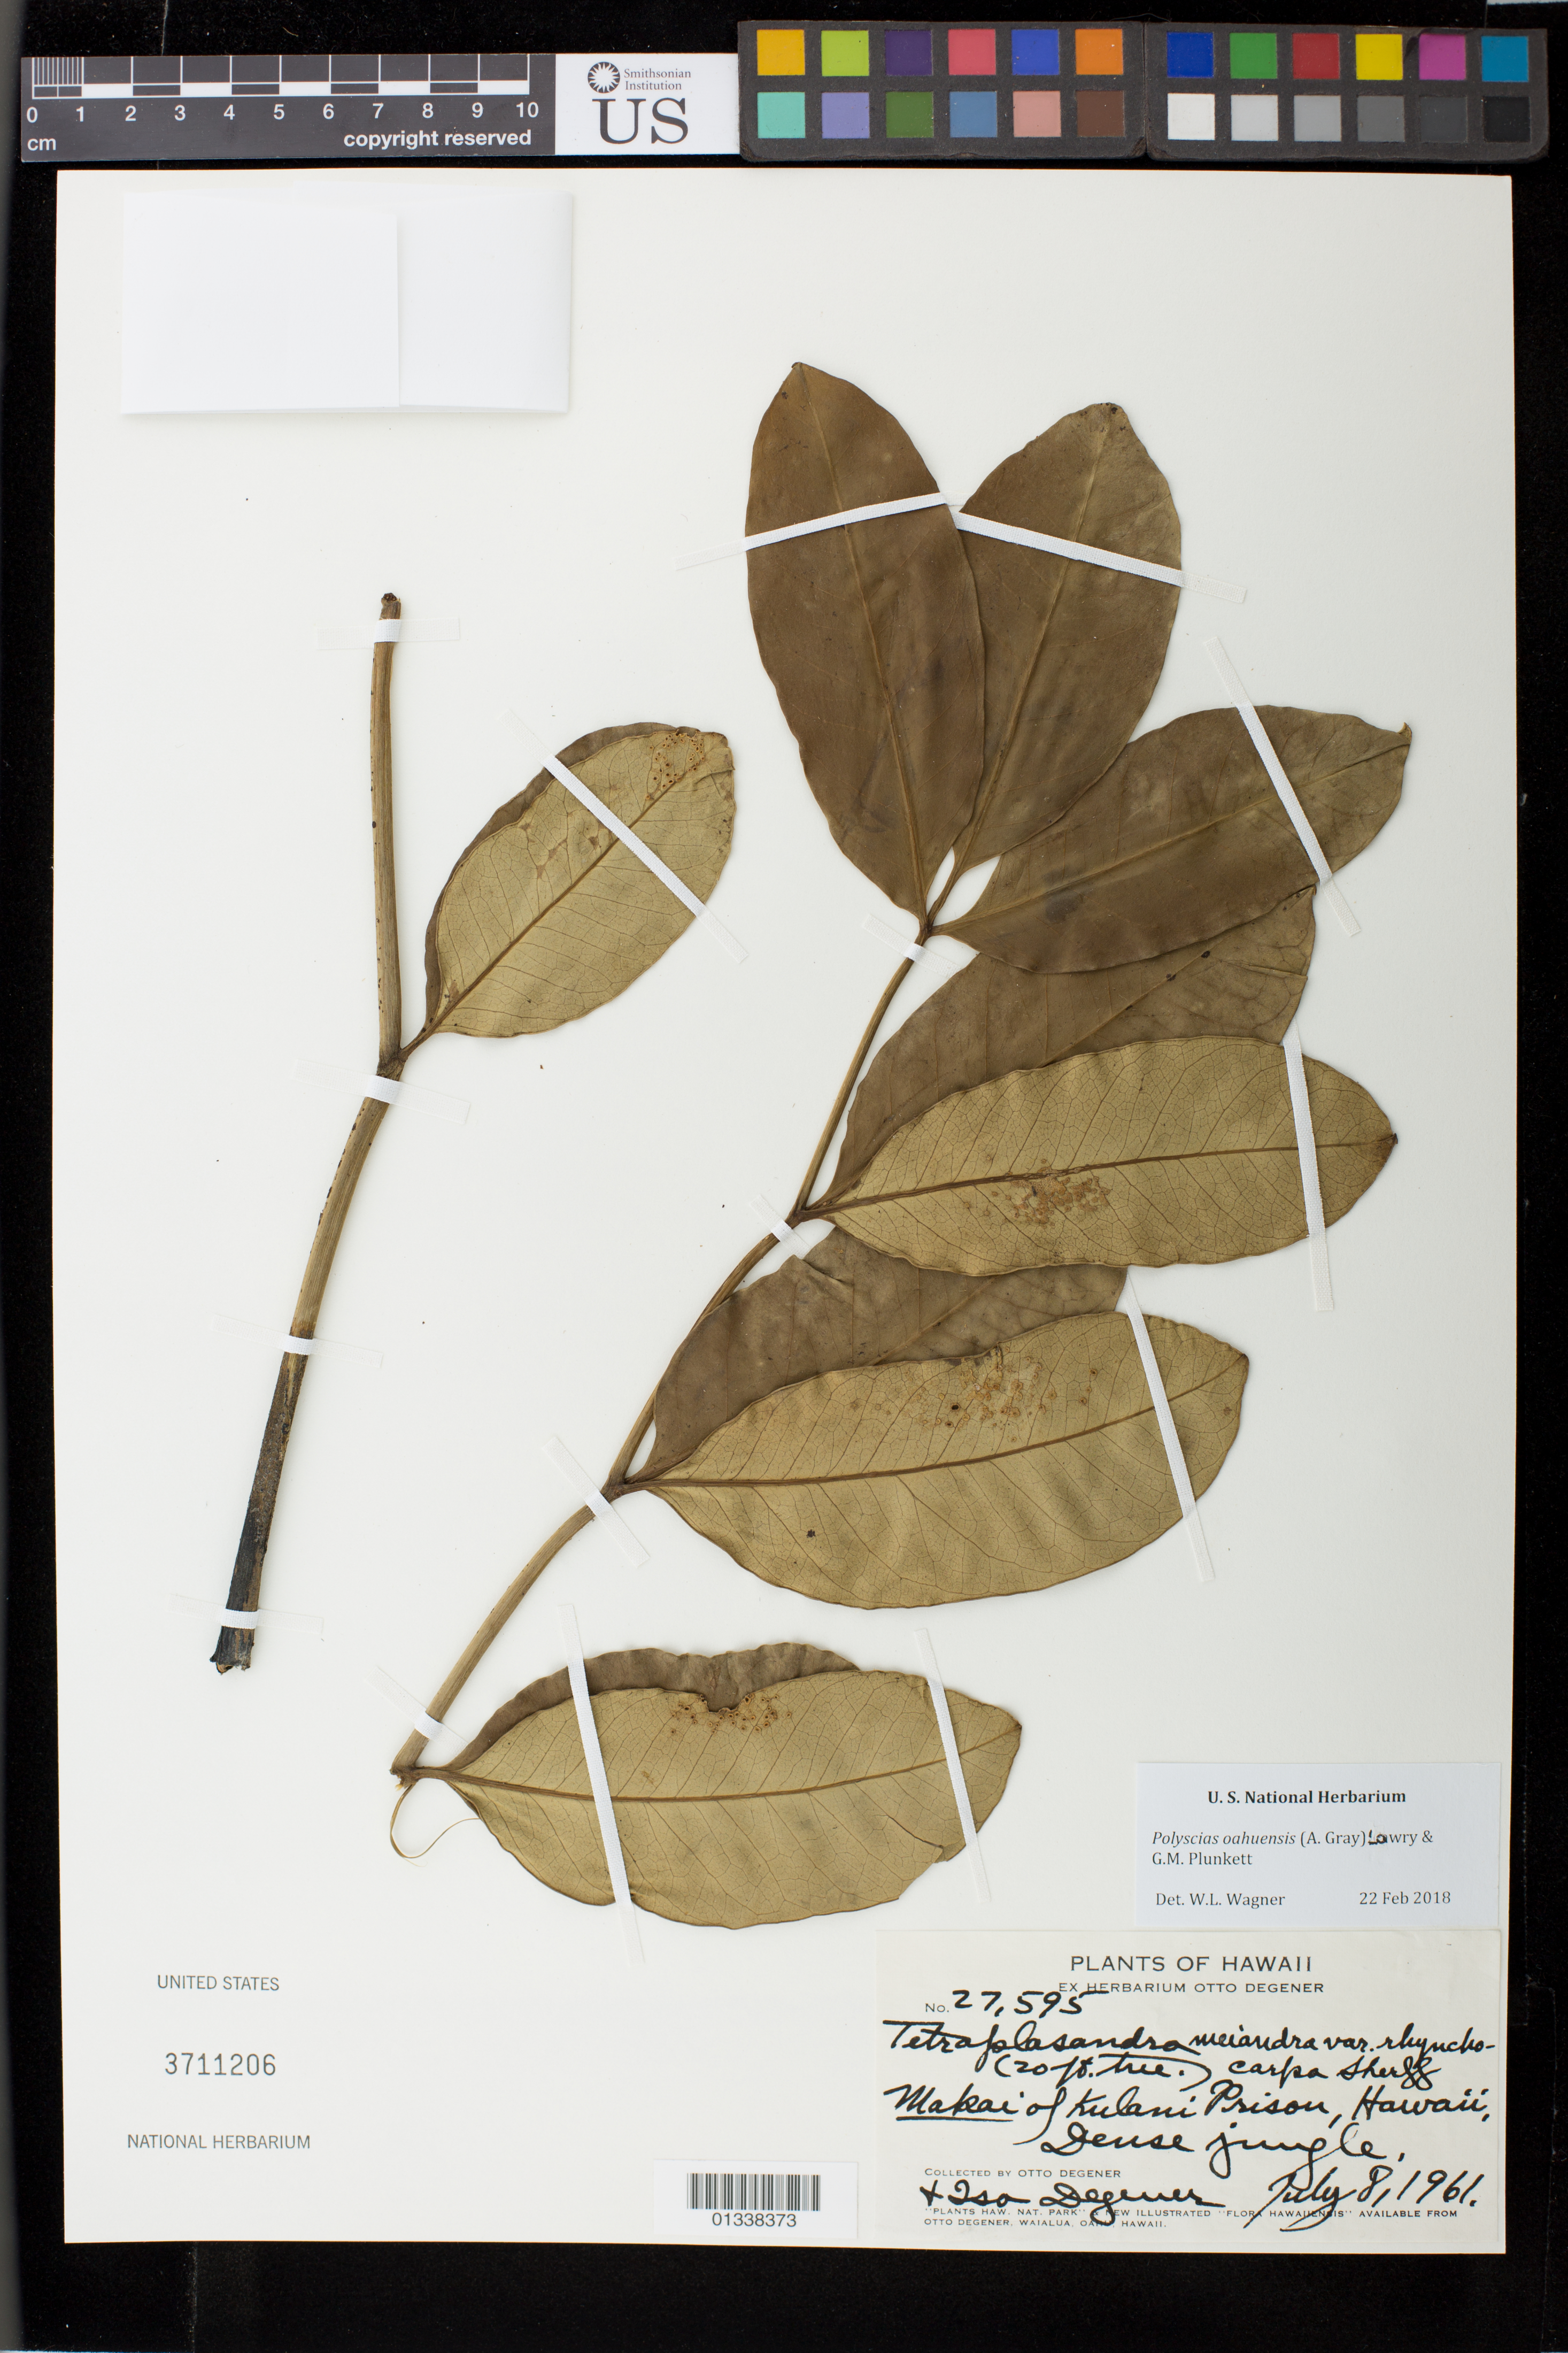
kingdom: Plantae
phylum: Tracheophyta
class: Magnoliopsida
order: Apiales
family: Araliaceae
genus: Polyscias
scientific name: Polyscias oahuensis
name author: (A. Gray) Lowry & G. M. Plunkett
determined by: Wagner, W. L., (BOT), Smithsonian Institution - National Museum of Natural History (UNITED STATES)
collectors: O. Degener & I. Degener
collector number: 27595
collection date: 1961-07-08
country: United States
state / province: Hawaii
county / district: Hawaii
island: Hawaii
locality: Mauki of Kulani Prison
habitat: Dense jungle.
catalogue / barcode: US 3711206